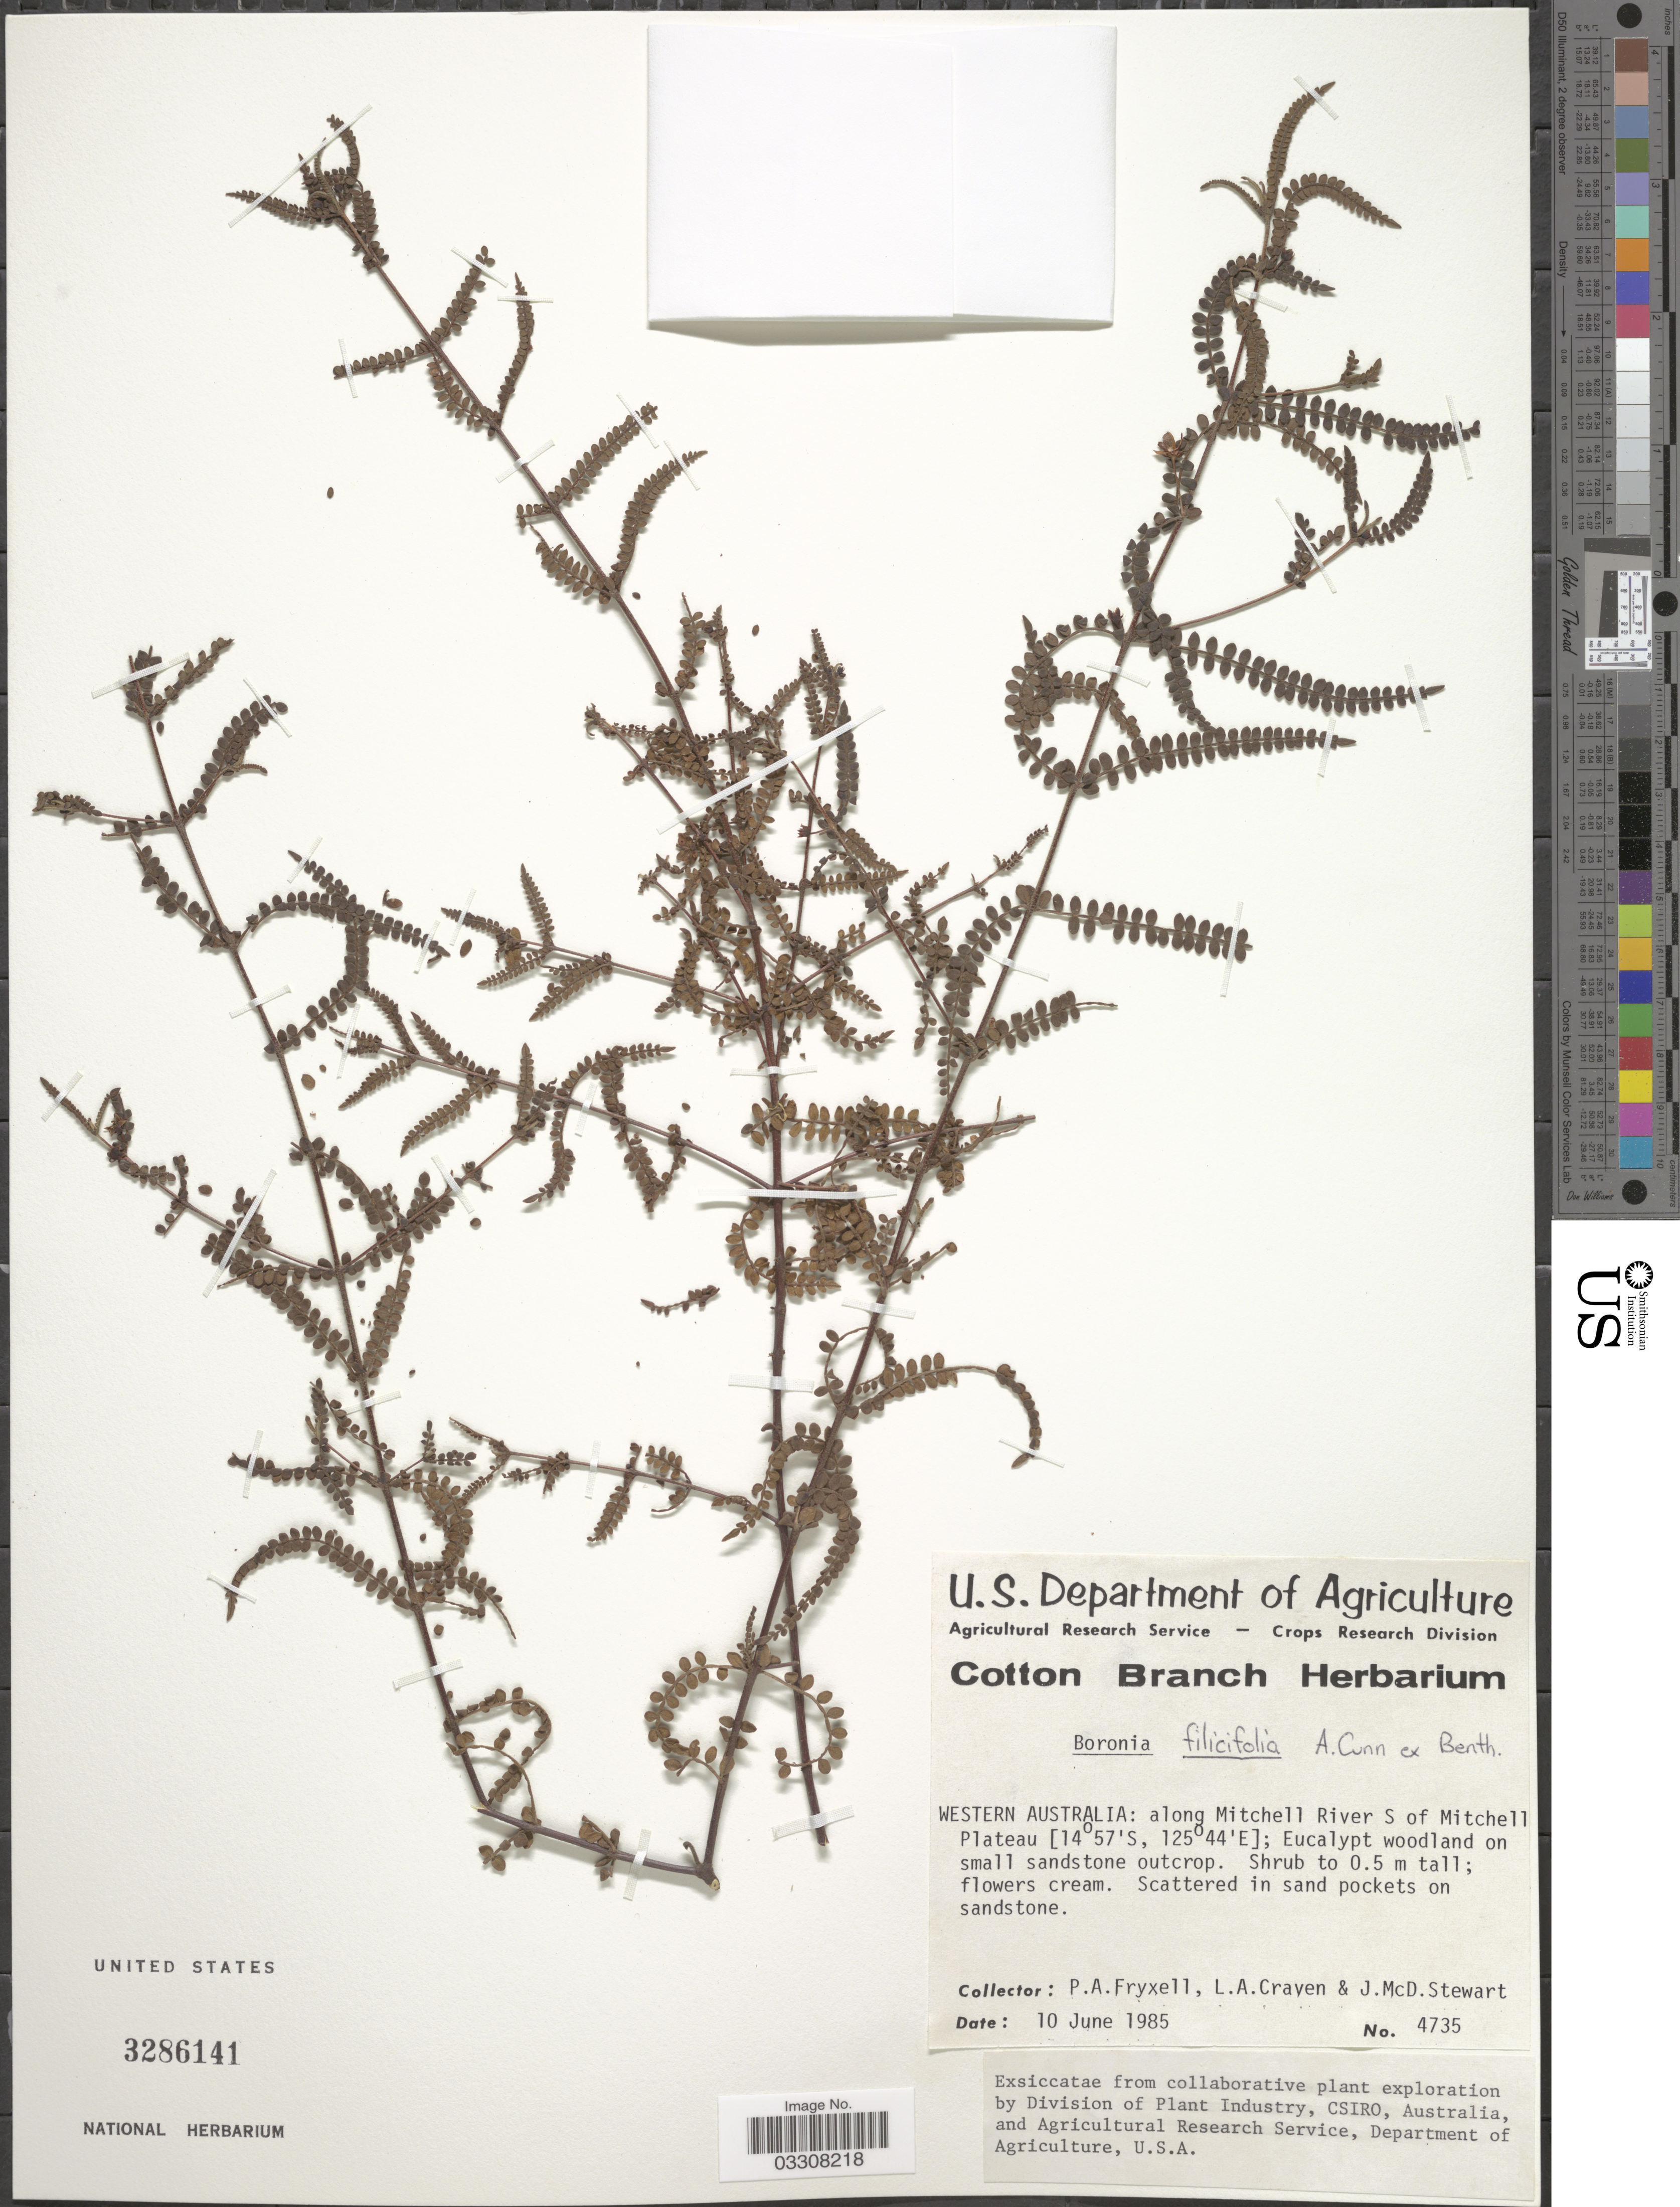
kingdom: Plantae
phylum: Tracheophyta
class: Magnoliopsida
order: Sapindales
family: Rutaceae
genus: Boronia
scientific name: Boronia filifolia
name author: F. Muell.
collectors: P. A. Fryxell, L. Crayen & J. Stewart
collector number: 4735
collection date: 1985-06-10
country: Australia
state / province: Western Australia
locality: Along Mitchell River S of Mitchell Plateau.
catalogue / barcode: US 3286141